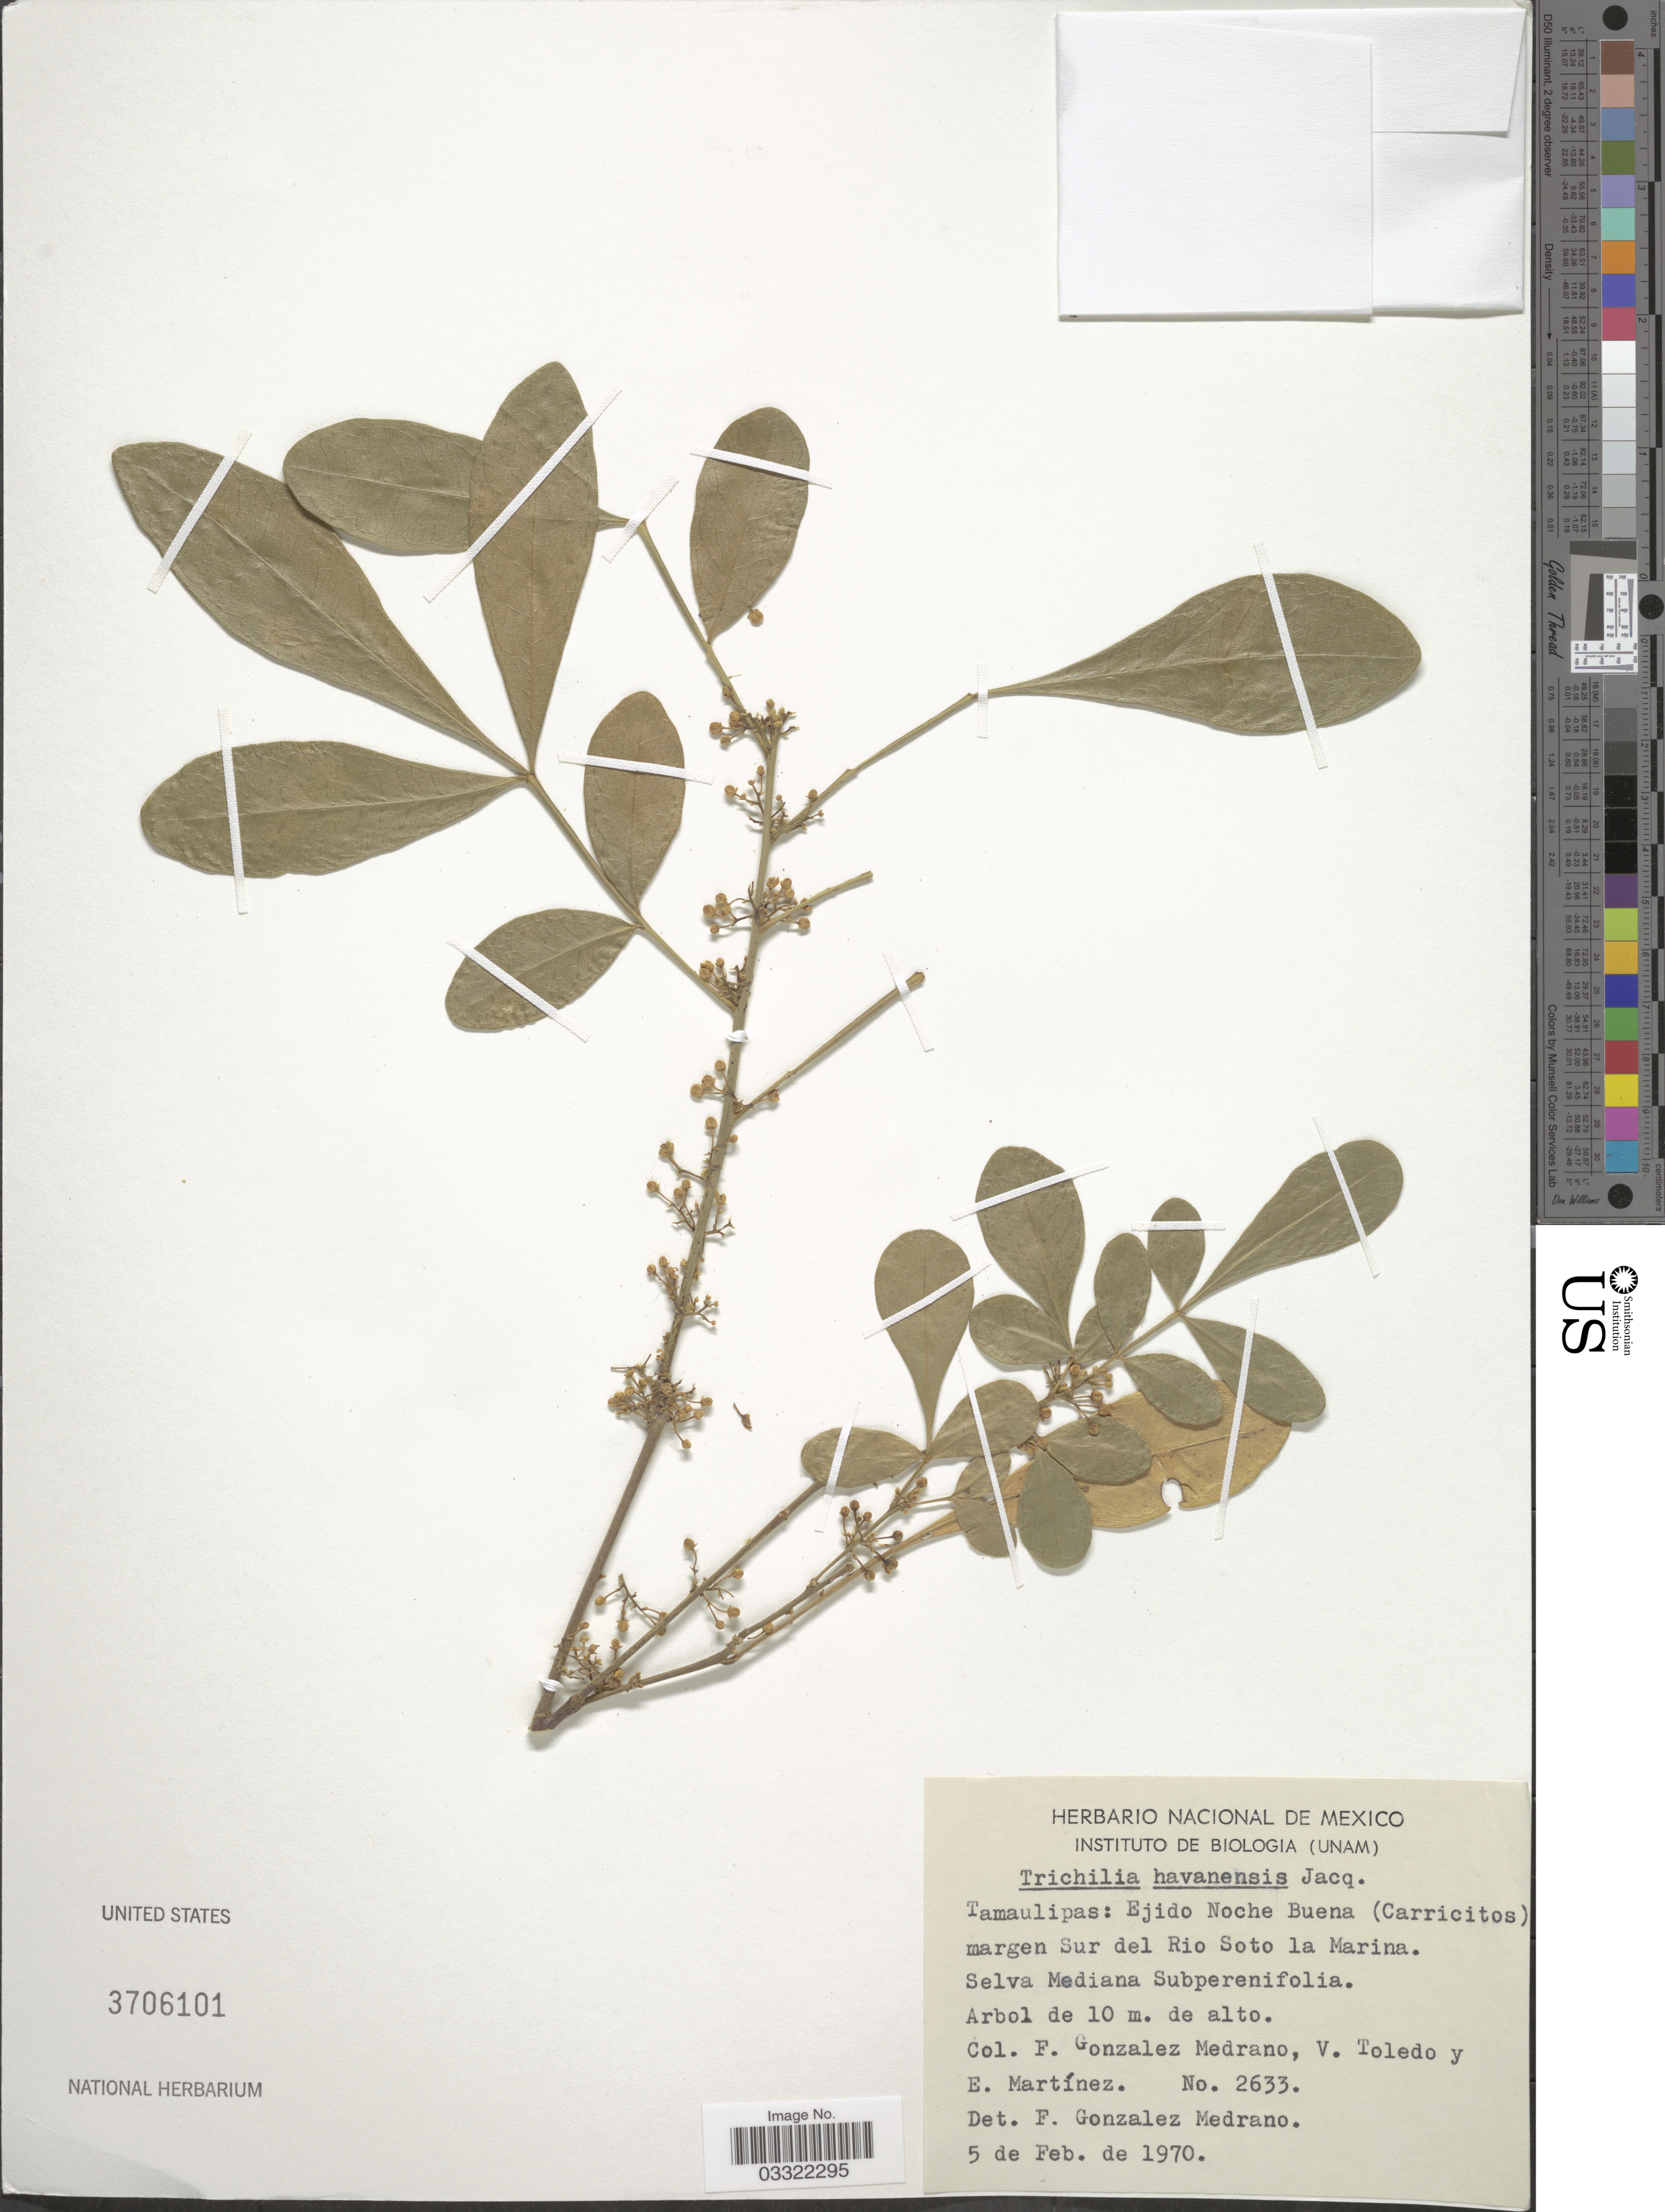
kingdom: Plantae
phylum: Tracheophyta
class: Magnoliopsida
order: Sapindales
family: Meliaceae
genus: Trichilia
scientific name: Trichilia havanensis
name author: Jacq.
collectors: F. Medrano, V. M. Toledo & E. Martínez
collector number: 2633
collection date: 1970-02-05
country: Mexico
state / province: Tamaulipas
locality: Ejido Noche Buena (Carricitos) margen Sur del Rio Soto la Marina. Selva Mediana Subperenifolia.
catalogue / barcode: US 3706101